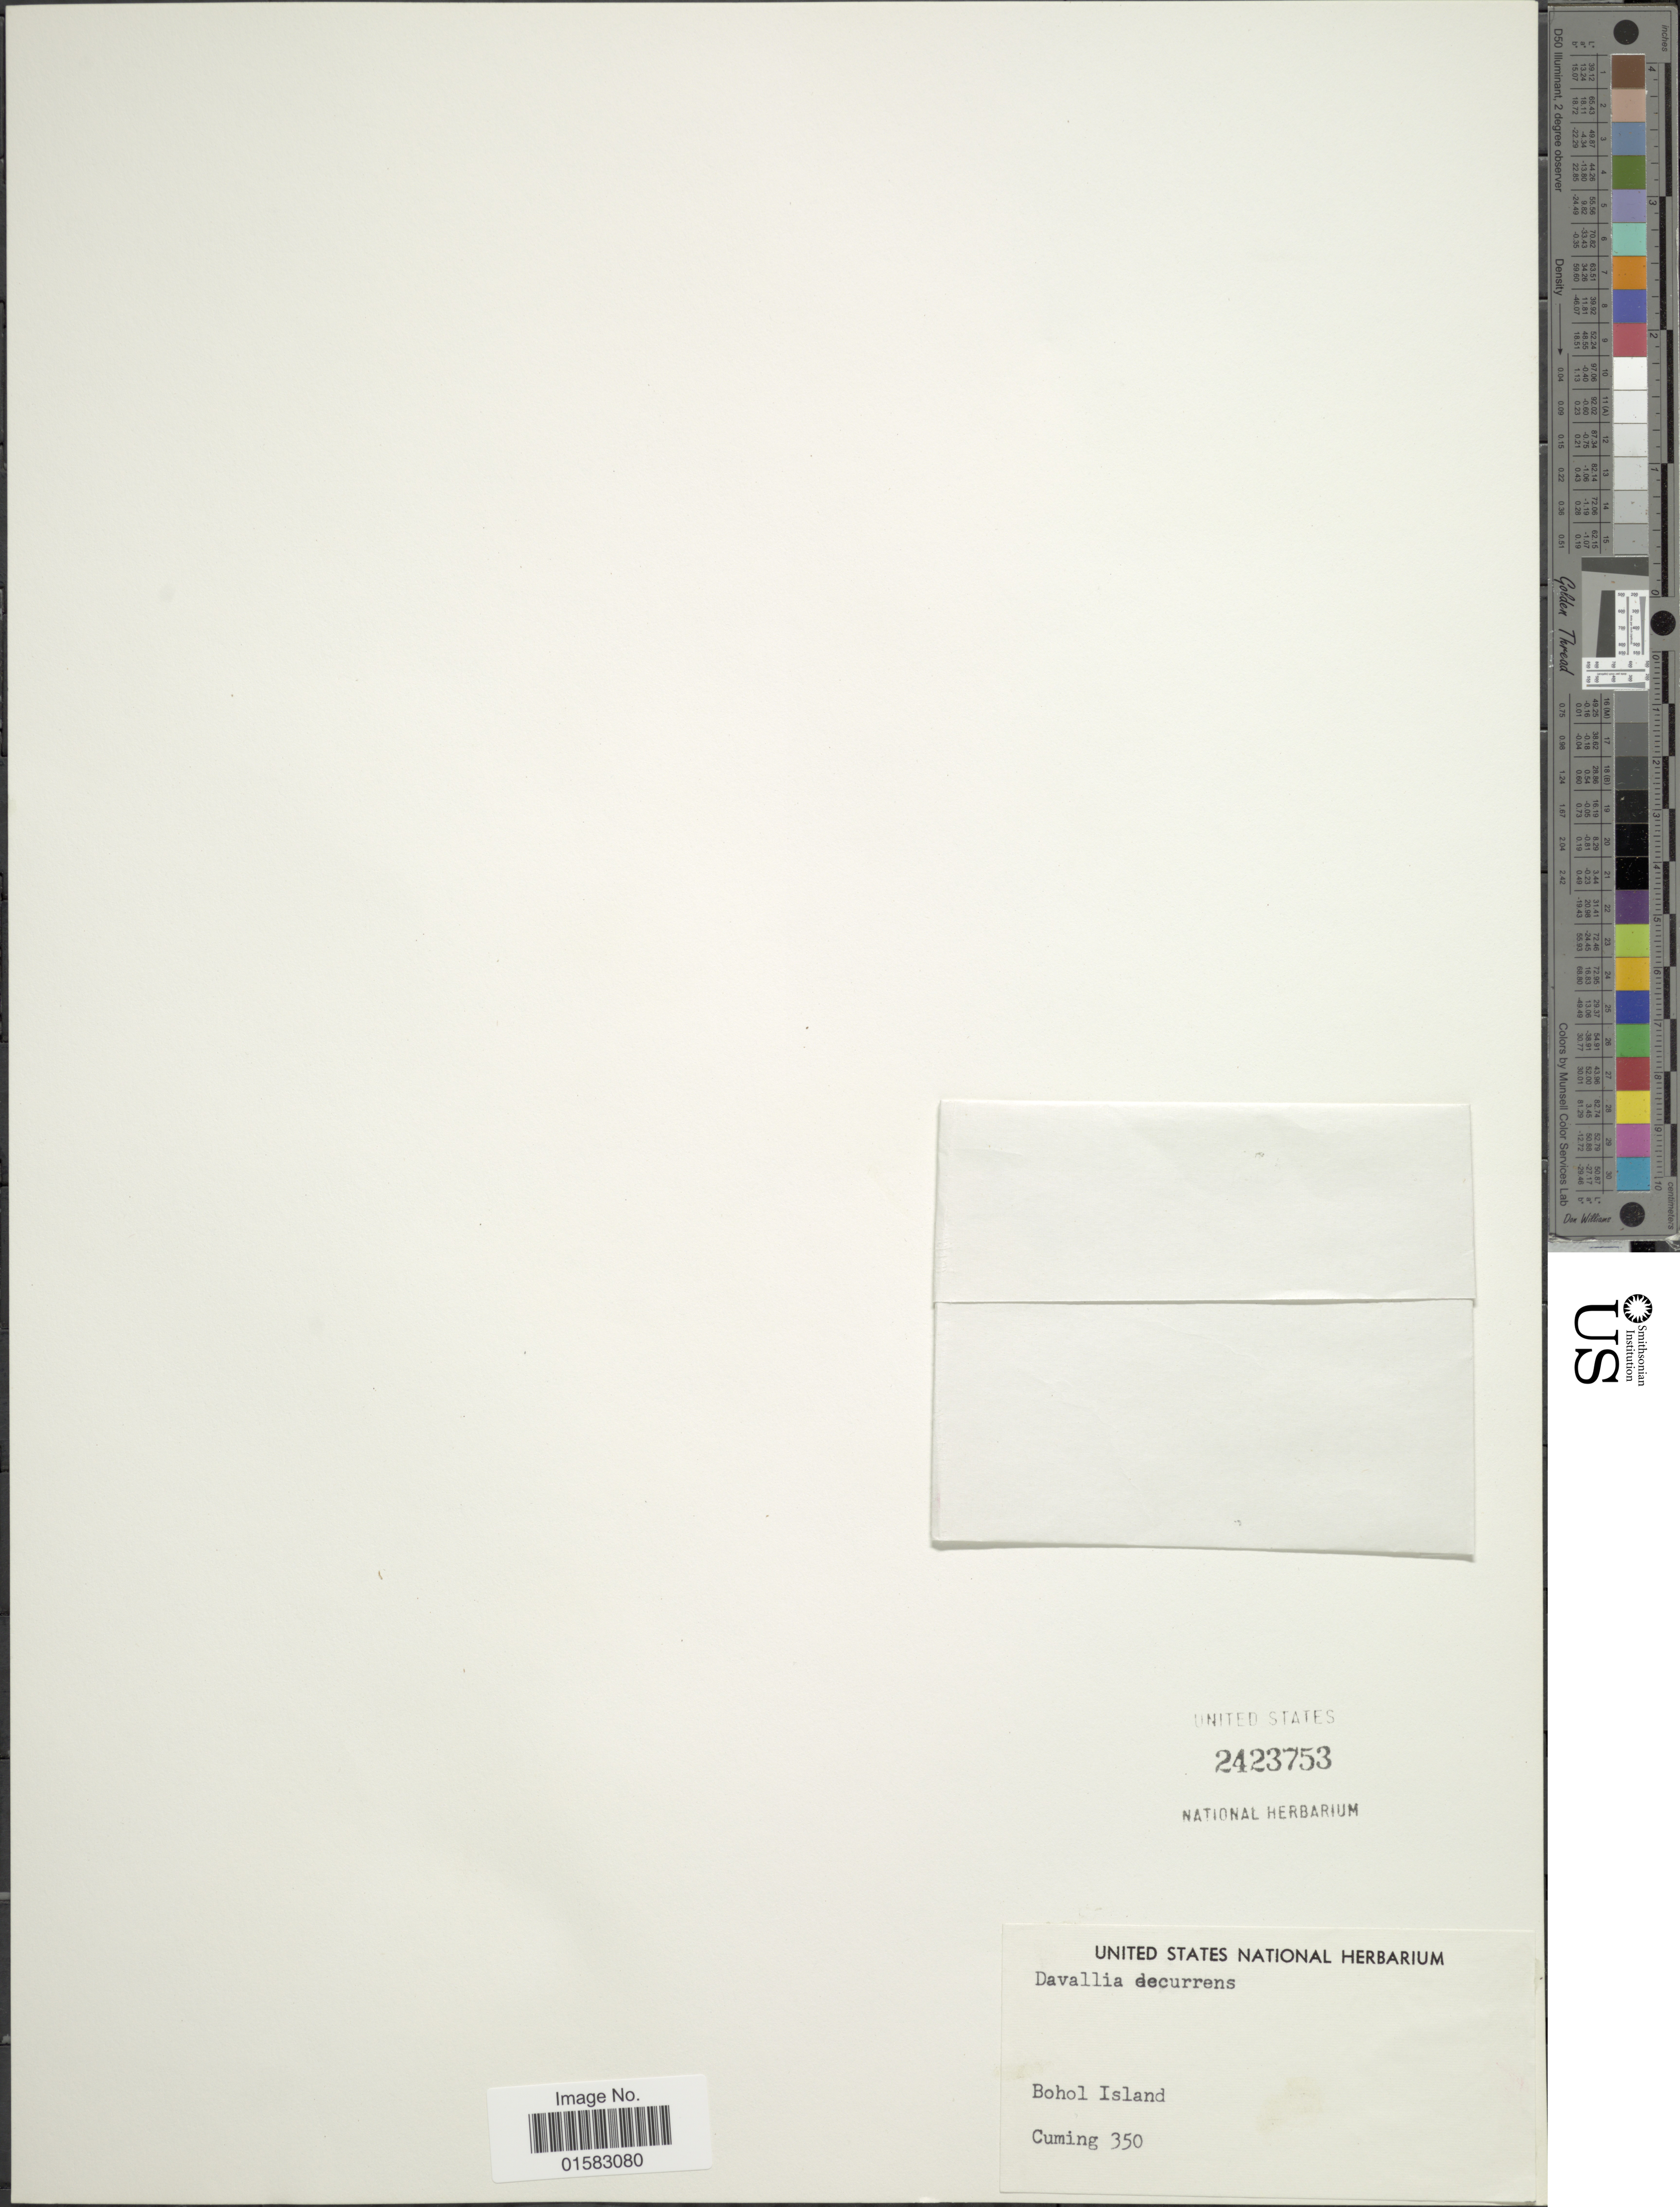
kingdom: Plantae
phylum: Tracheophyta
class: Polypodiopsida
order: Polypodiales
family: Davalliaceae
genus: Davallia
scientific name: Davallia divaricata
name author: Blume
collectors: -. Cuming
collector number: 350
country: Philippines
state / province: Central Visayas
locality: Bohol Islands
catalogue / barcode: US 2423753